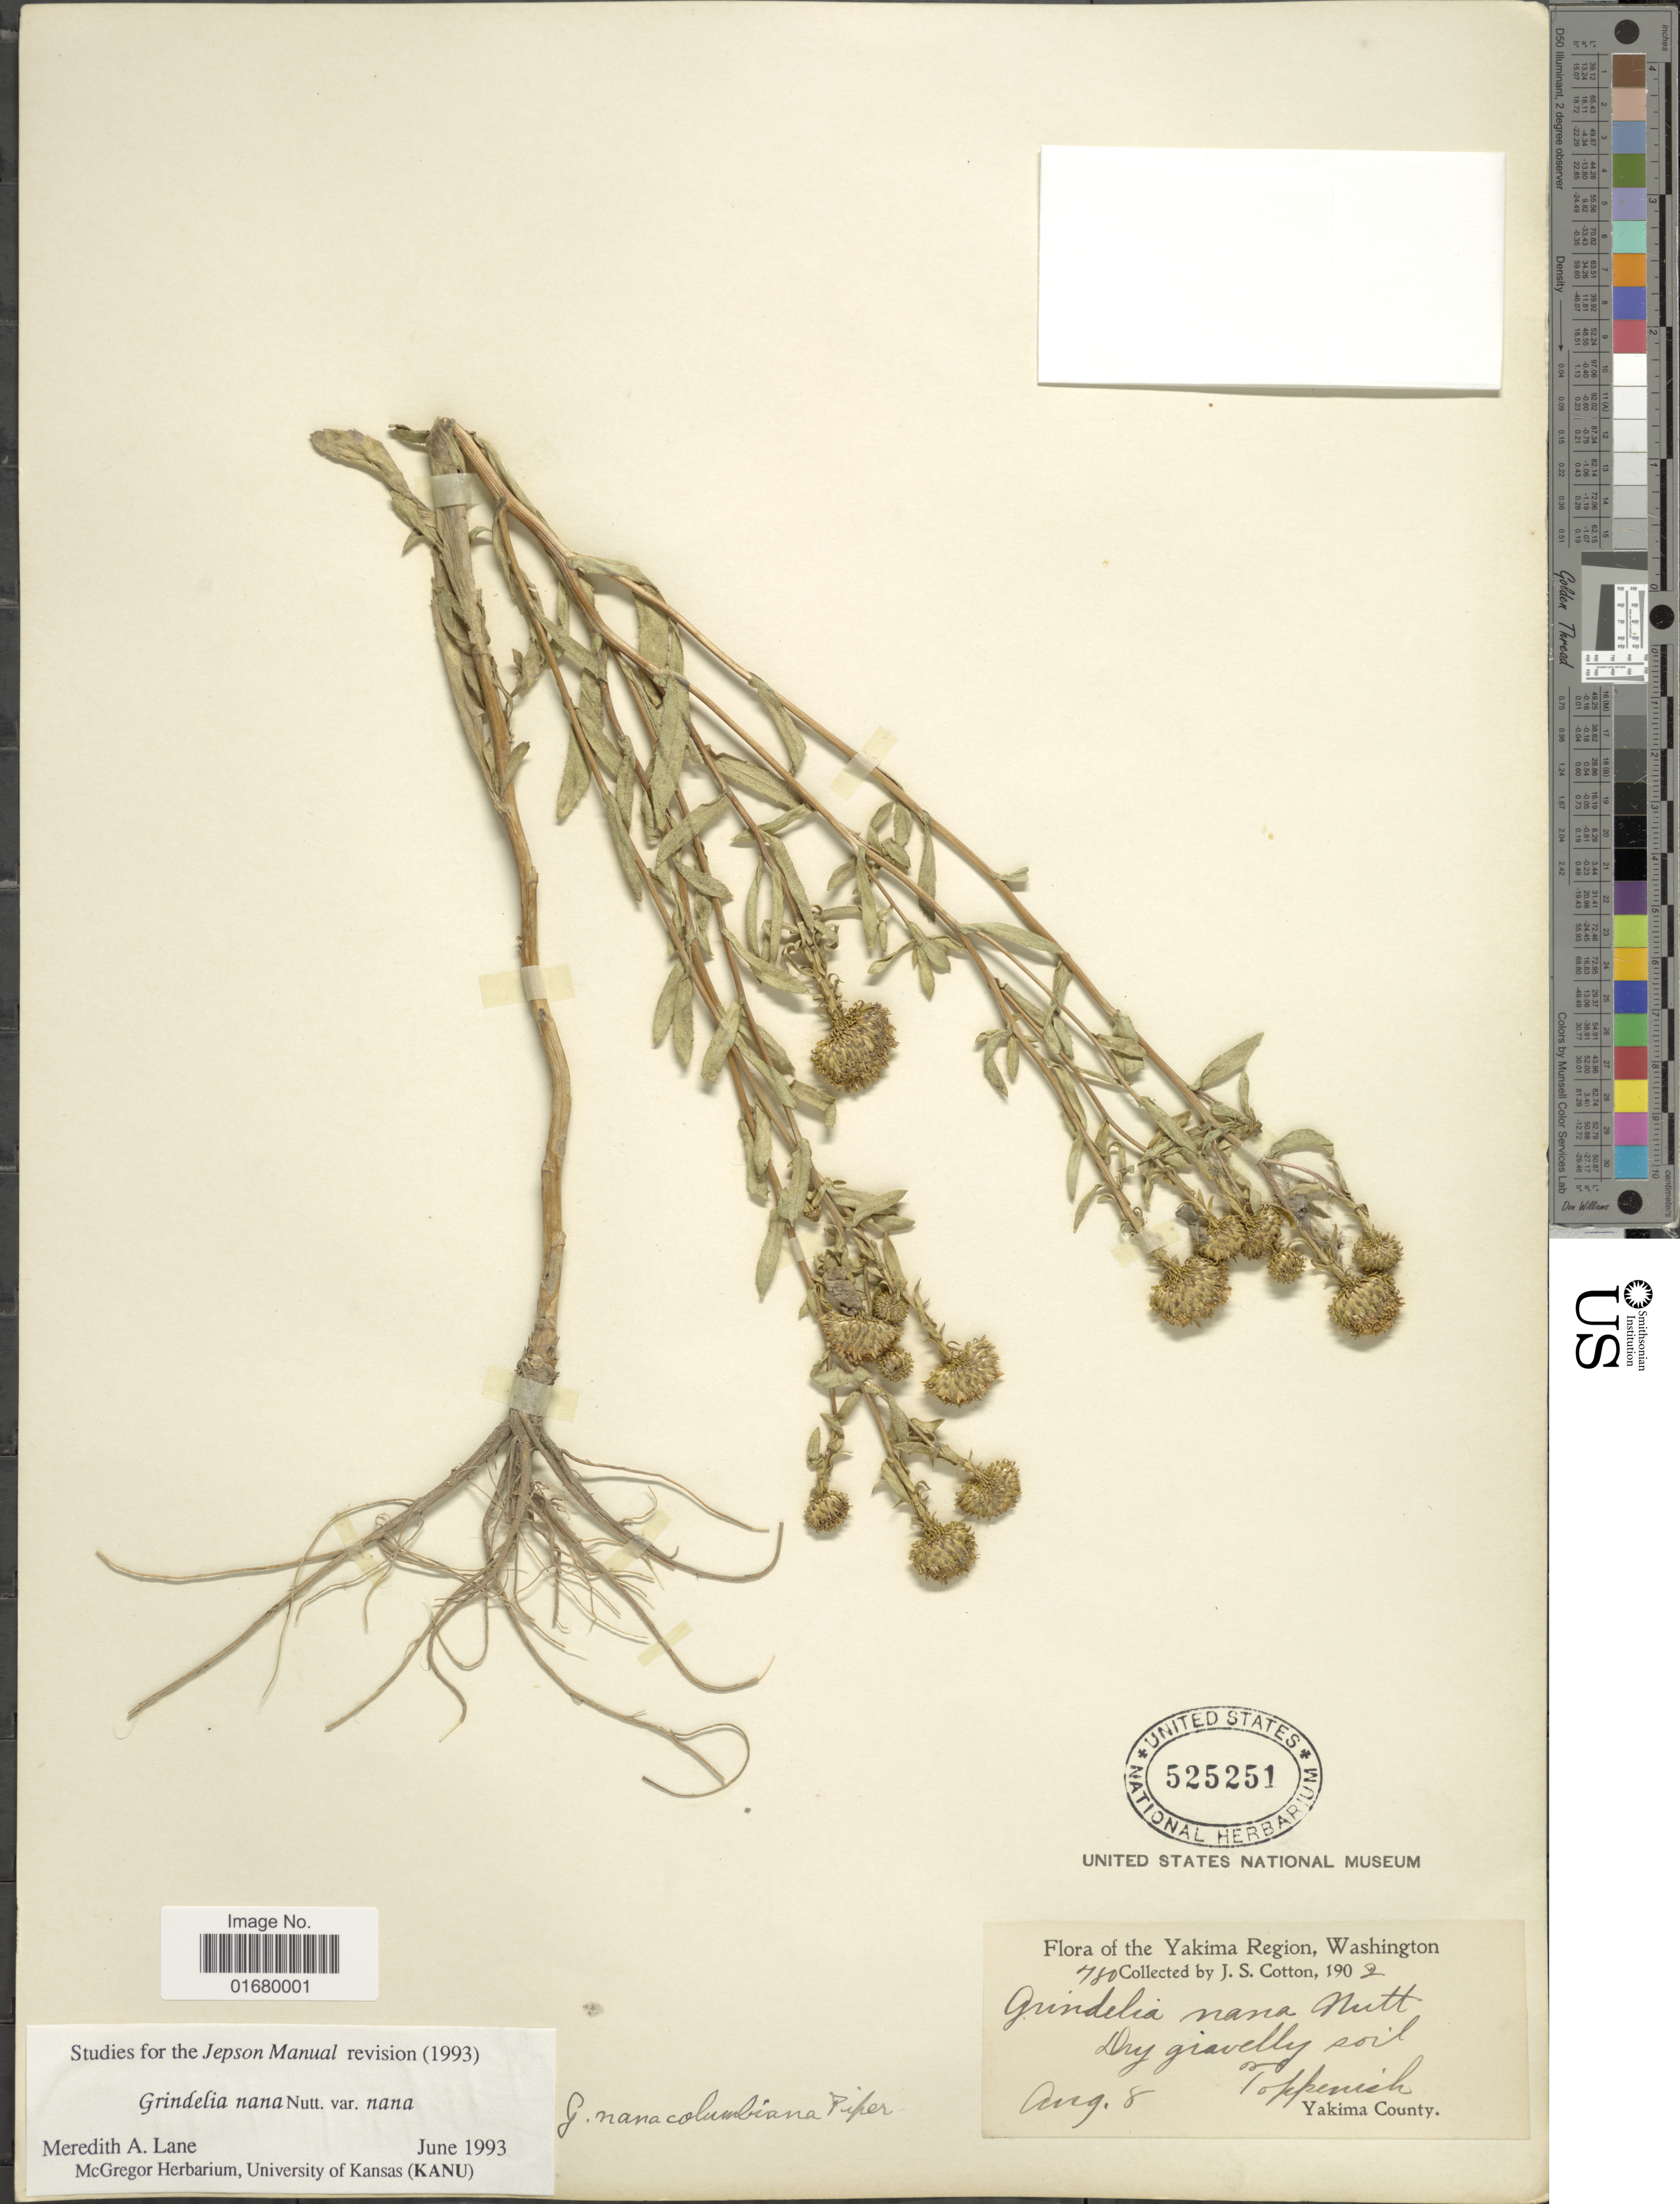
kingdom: Plantae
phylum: Tracheophyta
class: Magnoliopsida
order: Asterales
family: Asteraceae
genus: Grindelia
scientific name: Grindelia nana var. nana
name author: Nutt.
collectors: J. S. Cotton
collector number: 480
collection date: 1902-08-08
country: United States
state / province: Washington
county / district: Yakima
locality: Yakima Region, Toppenich, Yakima County.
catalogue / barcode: US 525251